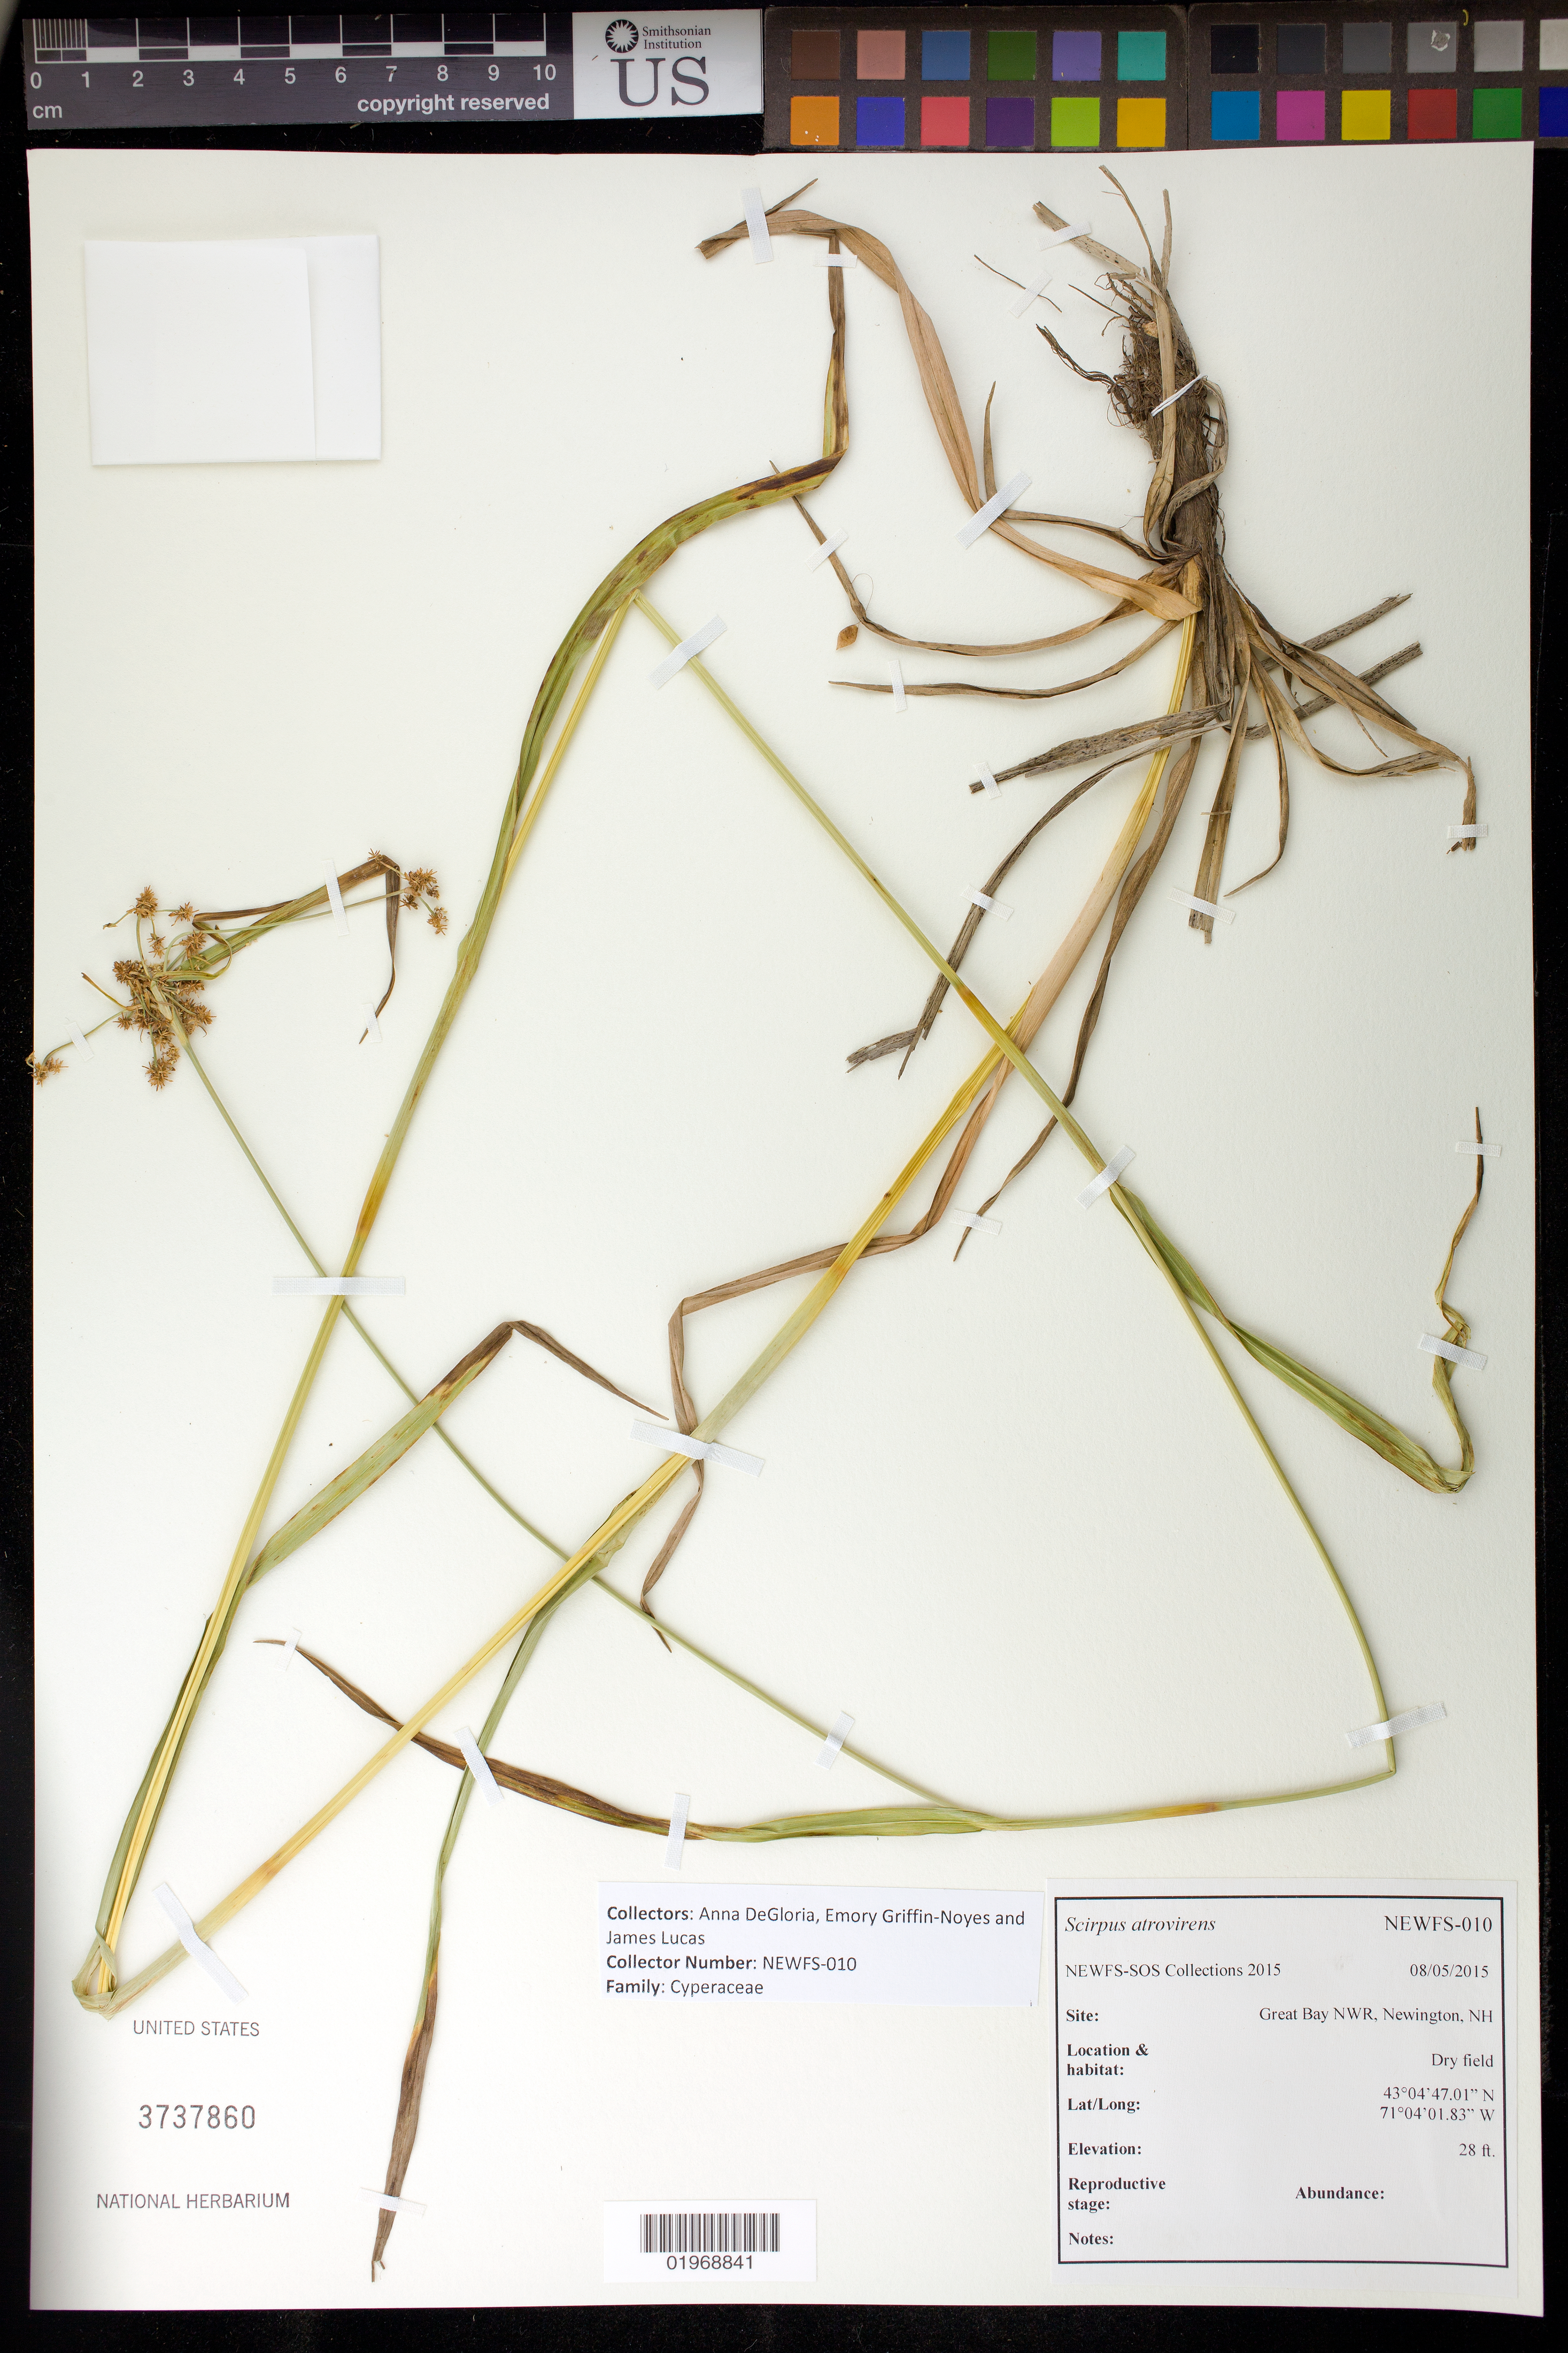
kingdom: Plantae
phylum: Tracheophyta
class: Liliopsida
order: Poales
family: Cyperaceae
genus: Scirpus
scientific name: Scirpus atrovirens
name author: Willd.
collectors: A. DeGloria, E. Griffin-Noyes & J. Lucas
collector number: NEWFS-010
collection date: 2015-08-05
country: United States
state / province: New Hampshire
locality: Great Bay NWR, Newington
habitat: Dry field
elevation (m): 9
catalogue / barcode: US 3737860